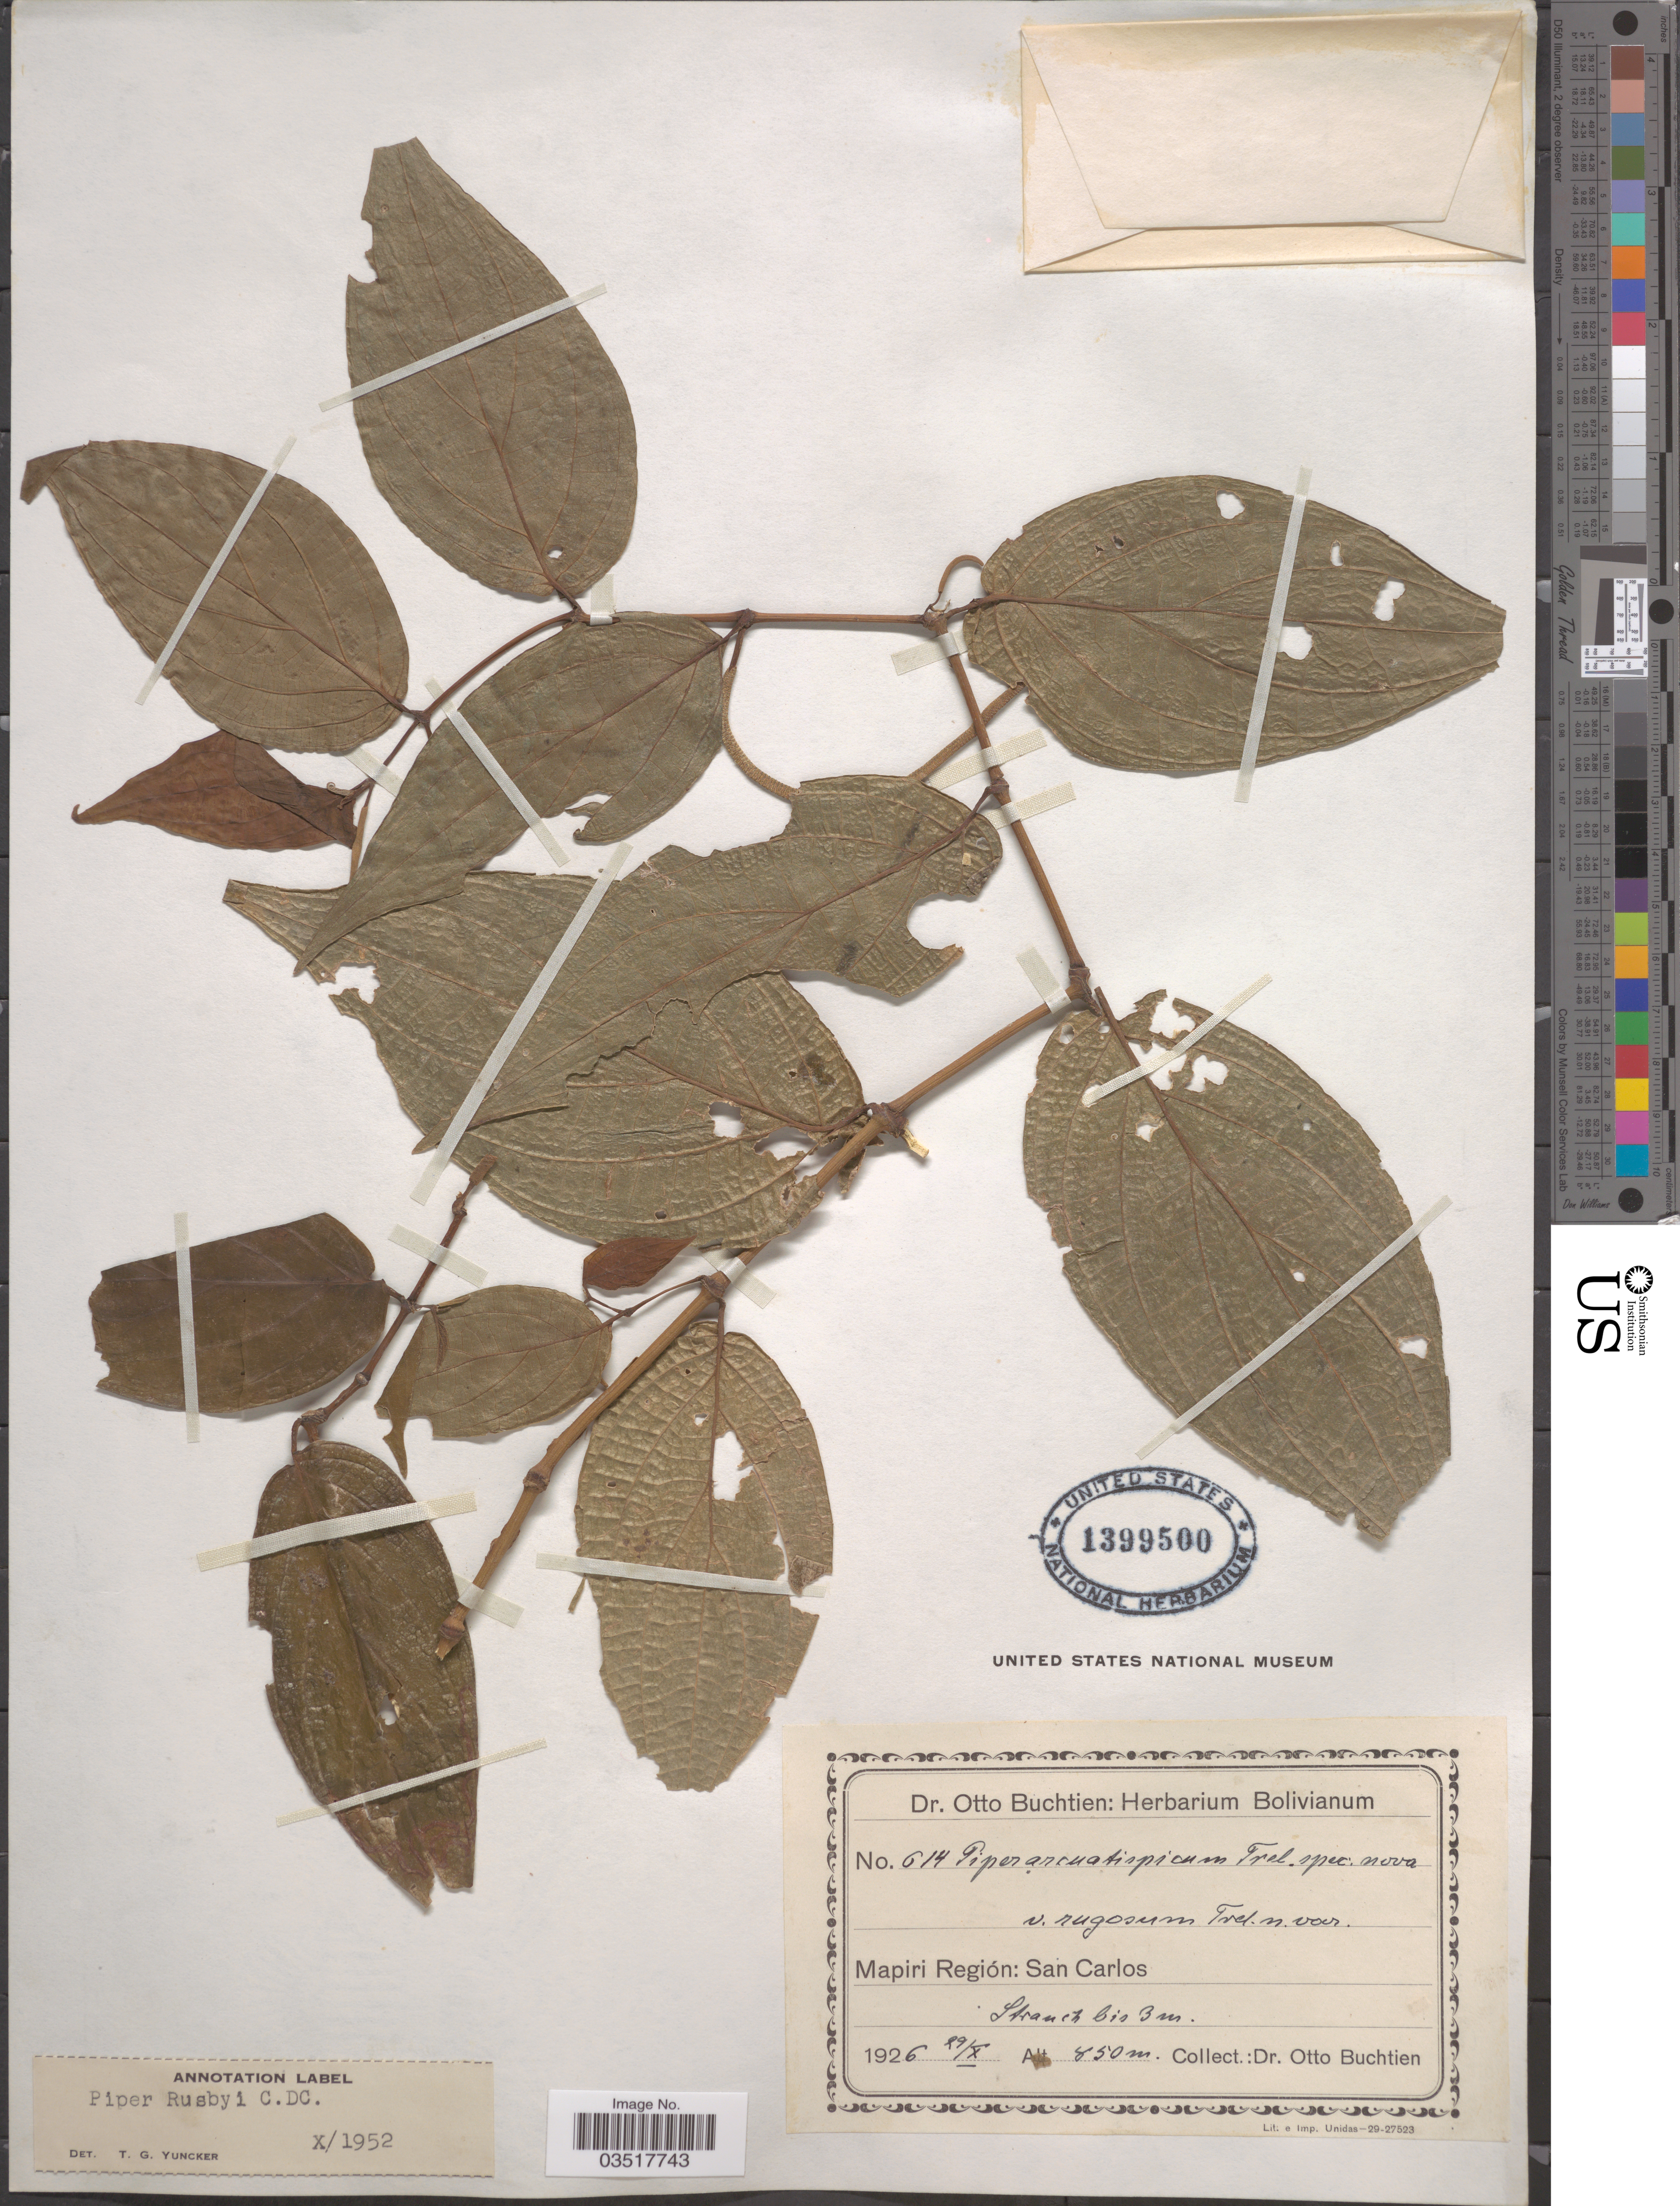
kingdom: Plantae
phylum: Tracheophyta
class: Magnoliopsida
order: Piperales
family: Piperaceae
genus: Piper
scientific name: Piper rusbyi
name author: C. DC.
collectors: O. Buchtien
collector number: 614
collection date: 1926-10-29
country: Bolivia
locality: Mapiri Región: San Carlos.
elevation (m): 850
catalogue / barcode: US 1399500